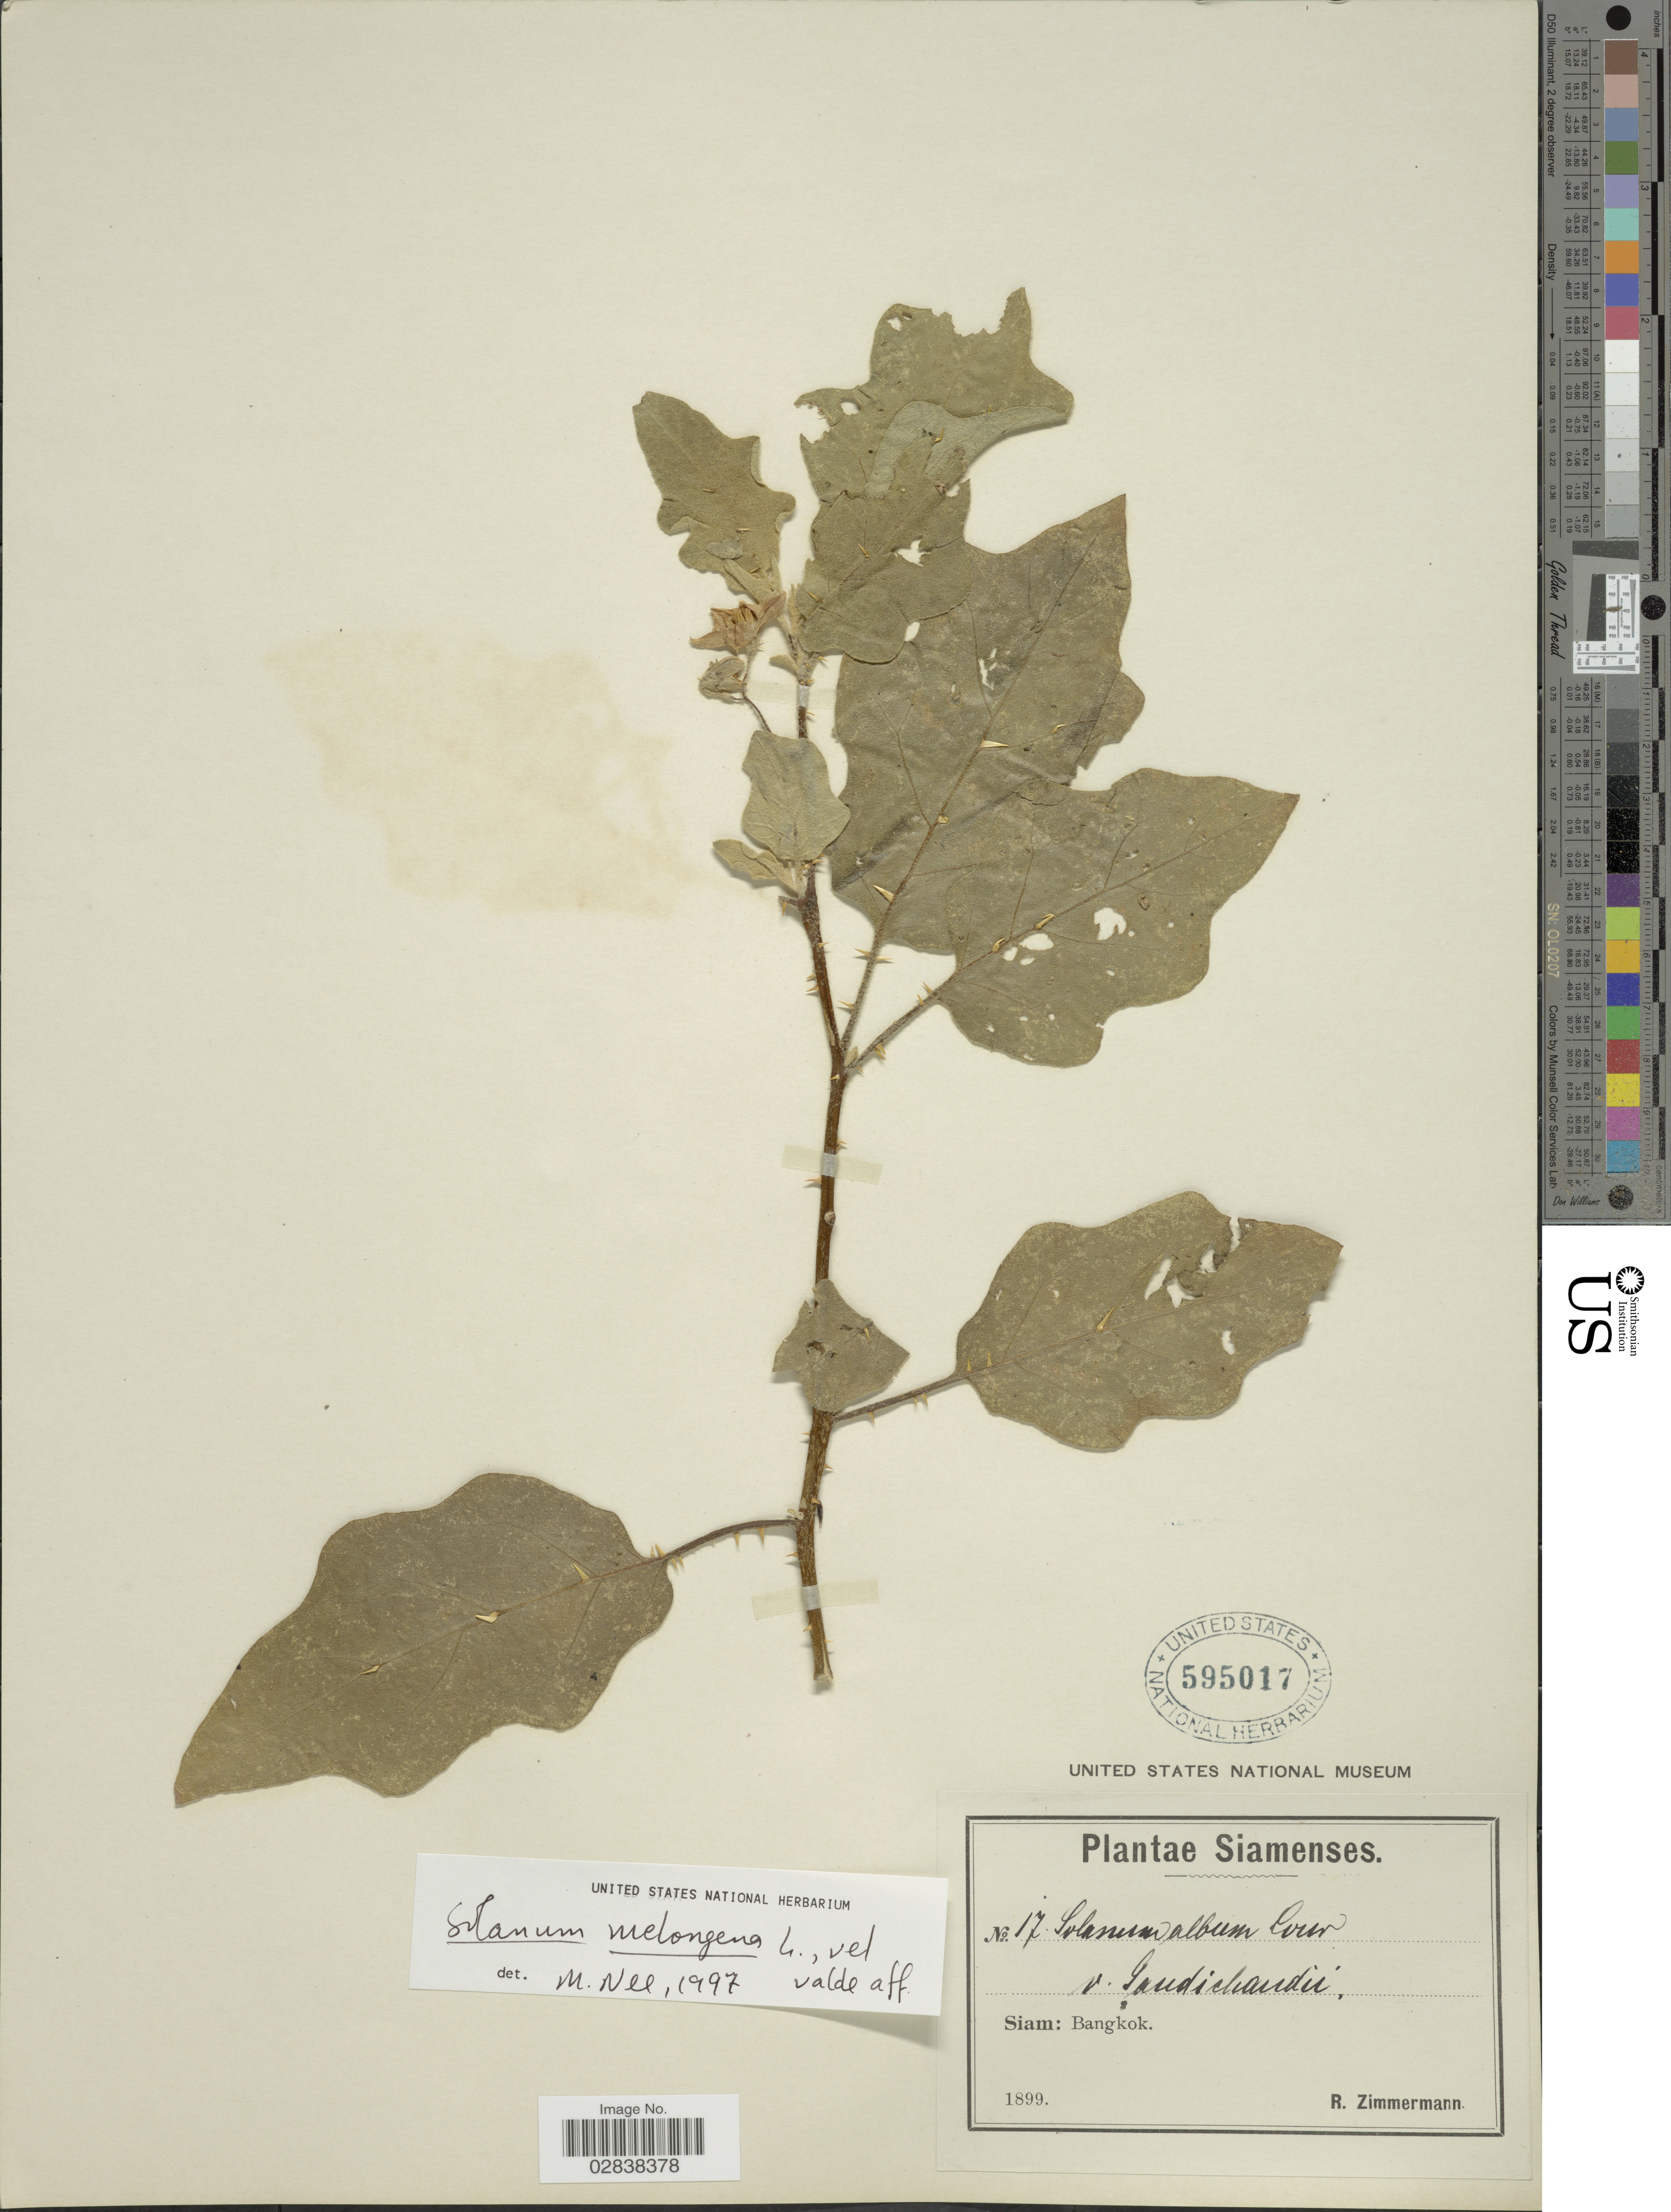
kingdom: Plantae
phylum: Tracheophyta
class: Magnoliopsida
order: Solanales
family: Solanaceae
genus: Solanum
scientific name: Solanum melongena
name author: L.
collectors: R. Zimmerman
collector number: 17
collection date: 1899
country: Thailand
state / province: Bangkok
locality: Siam.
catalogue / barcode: US 595017